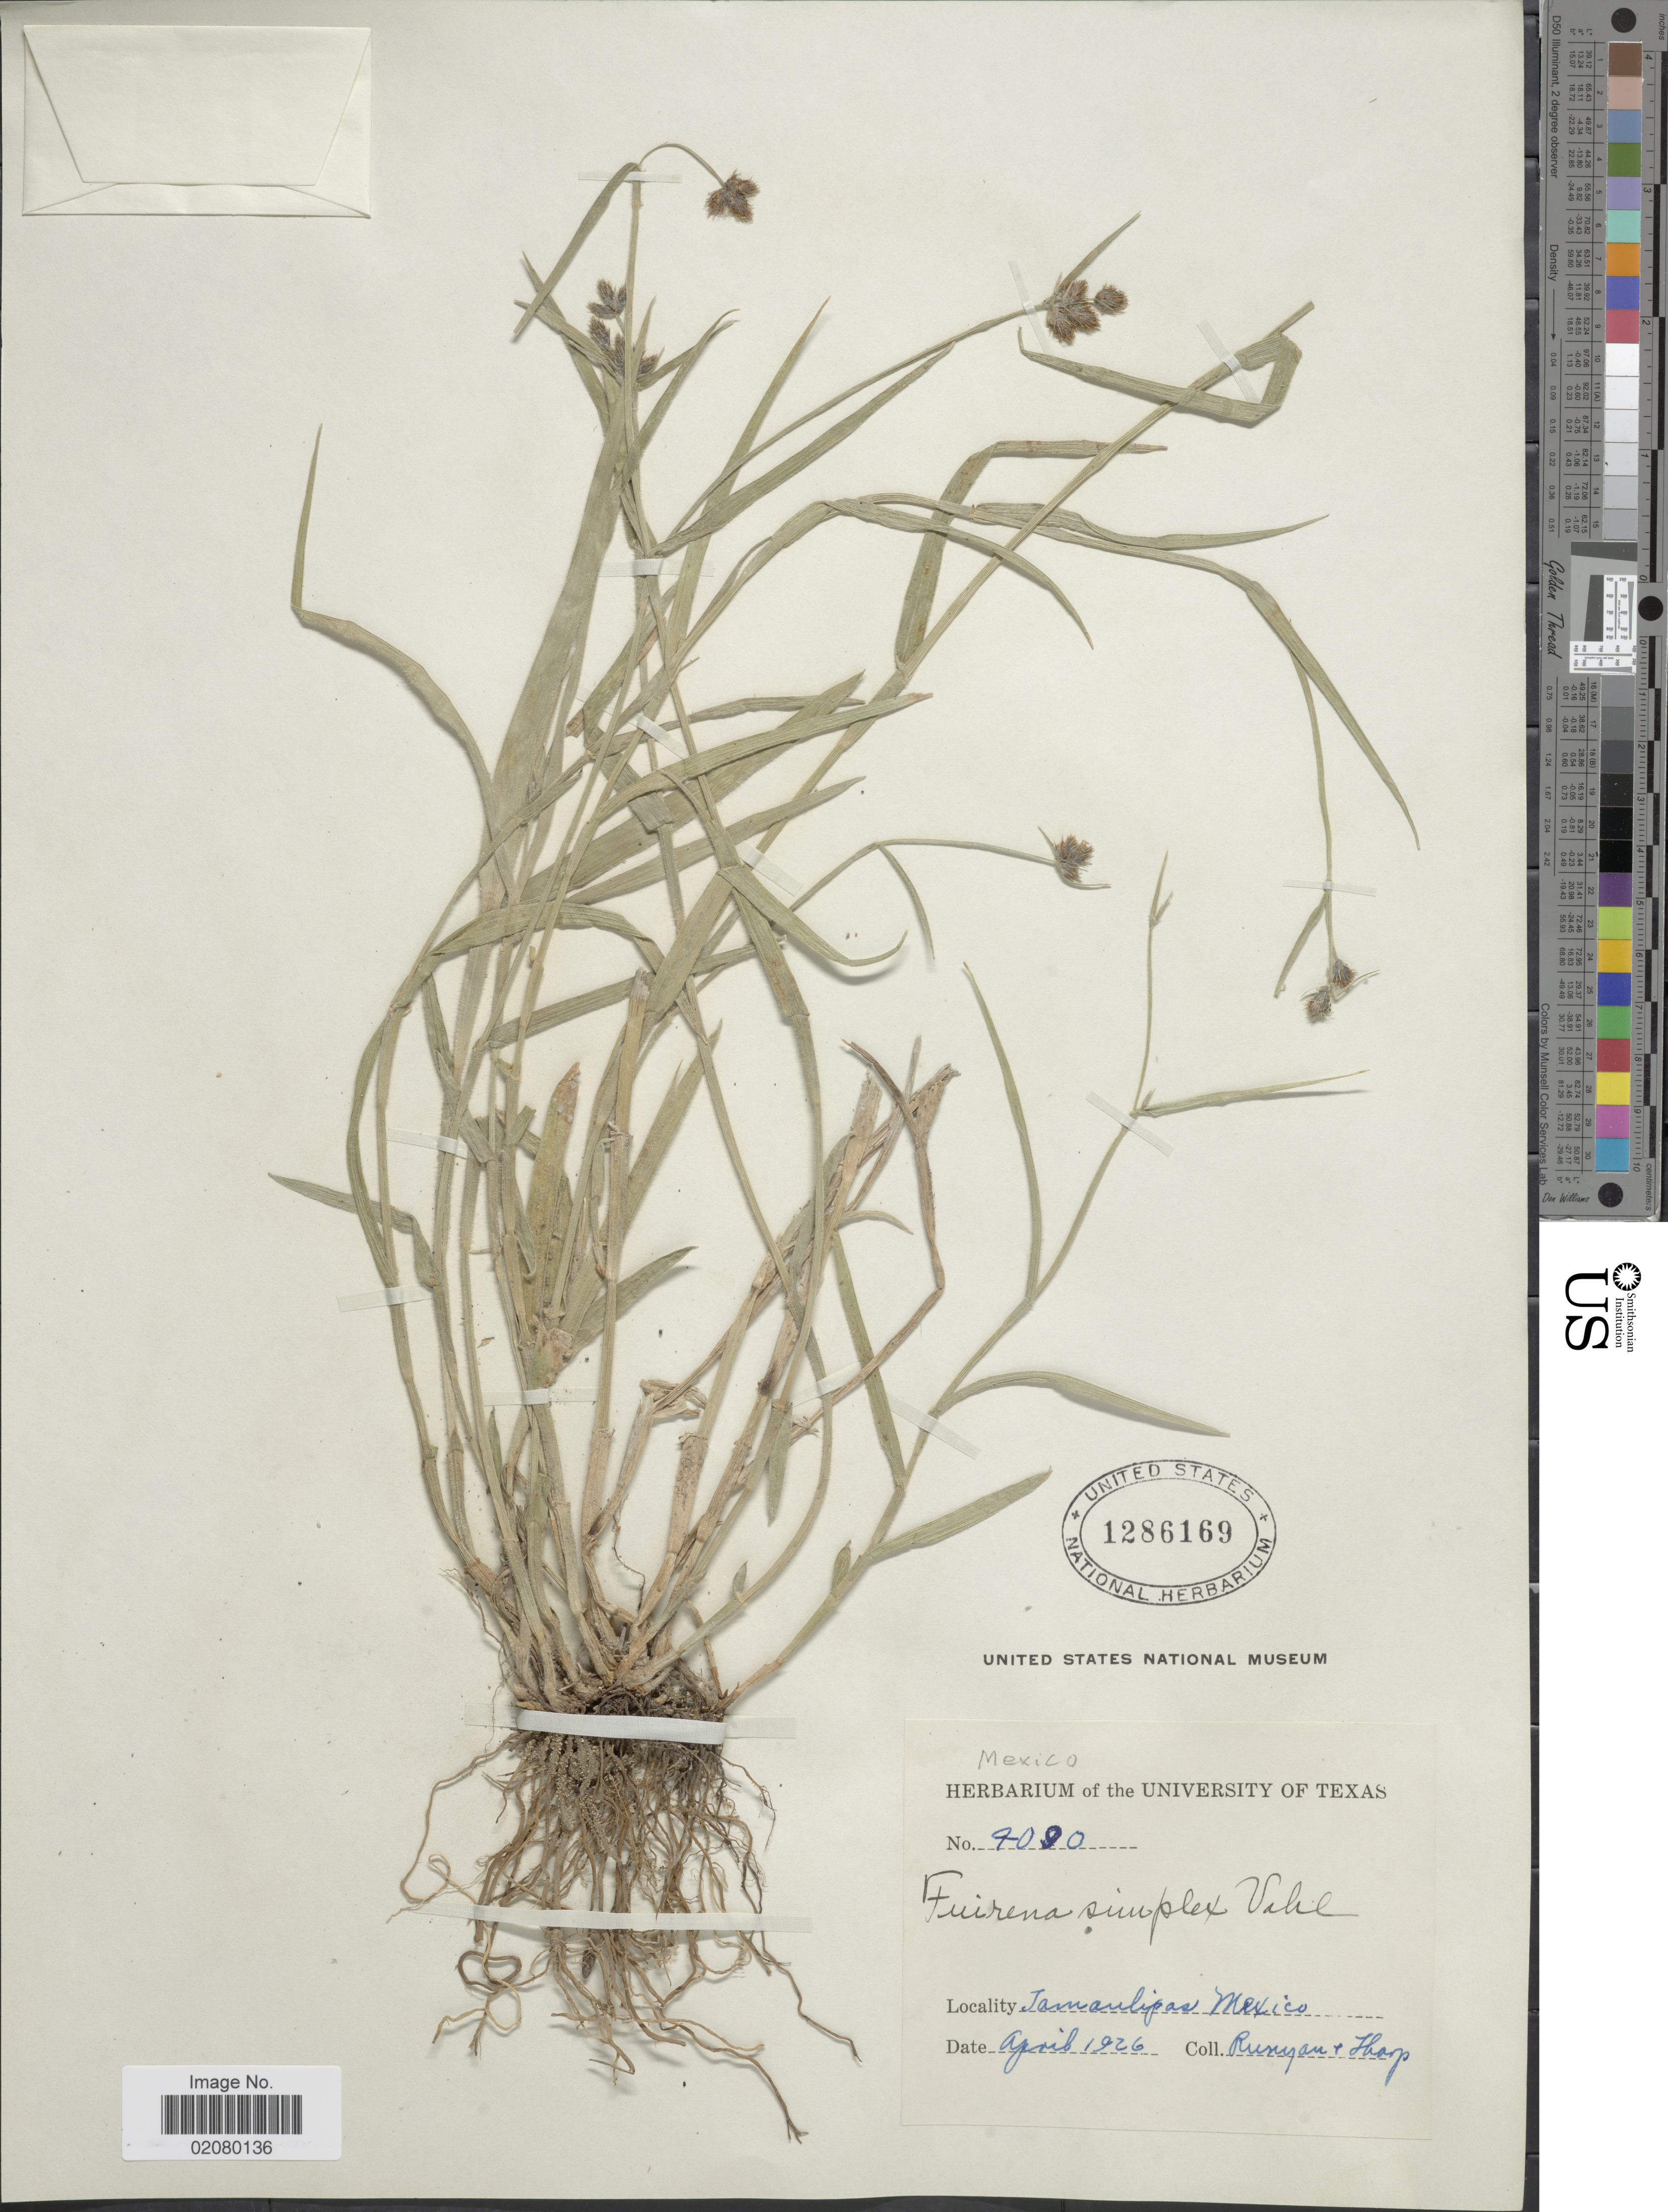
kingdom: Plantae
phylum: Tracheophyta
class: Liliopsida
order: Poales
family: Cyperaceae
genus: Fuirena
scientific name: Fuirena simplex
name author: Vahl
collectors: Runyan & Tharp, --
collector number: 4090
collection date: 1926-04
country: Mexico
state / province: Tamaulipas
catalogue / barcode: US 1286169